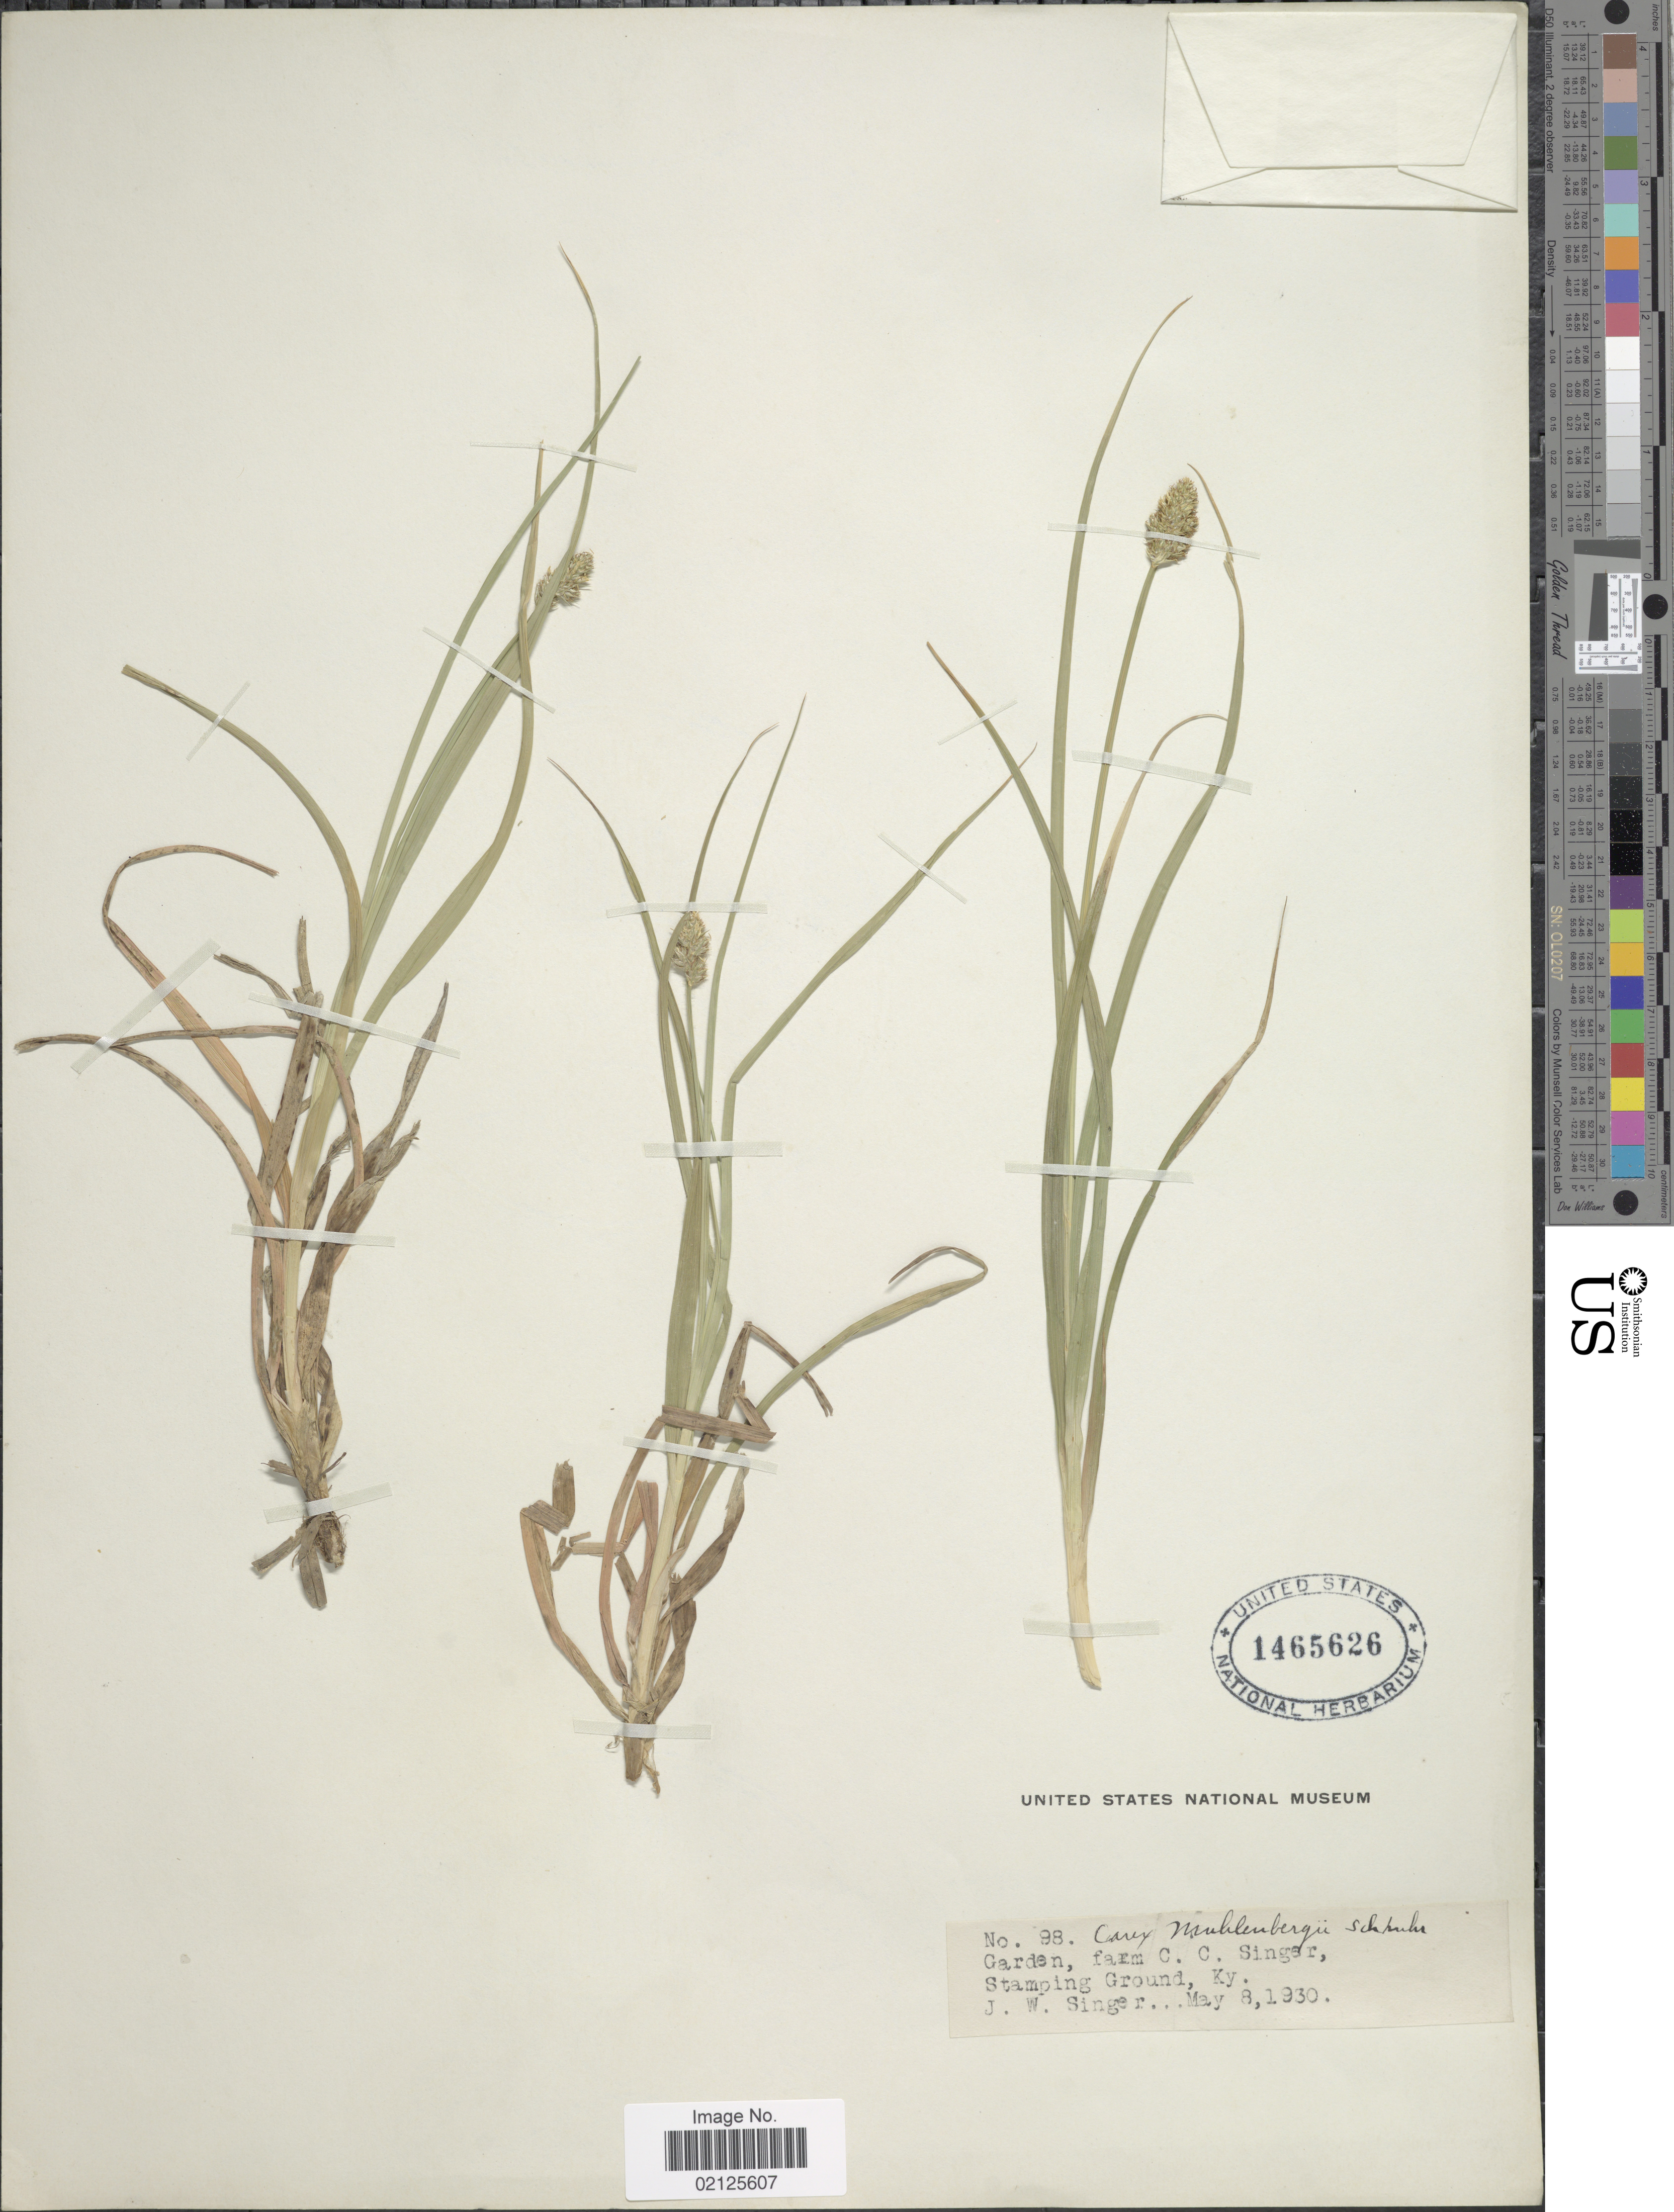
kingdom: Plantae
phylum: Tracheophyta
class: Liliopsida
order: Poales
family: Cyperaceae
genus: Carex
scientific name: Carex muehlenbergii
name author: Willd.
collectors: J. EW. Singer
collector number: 98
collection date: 1930-05-08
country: United States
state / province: Kentucky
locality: Stamping Ground. Garden farm, C C. Singer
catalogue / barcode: US 1465626